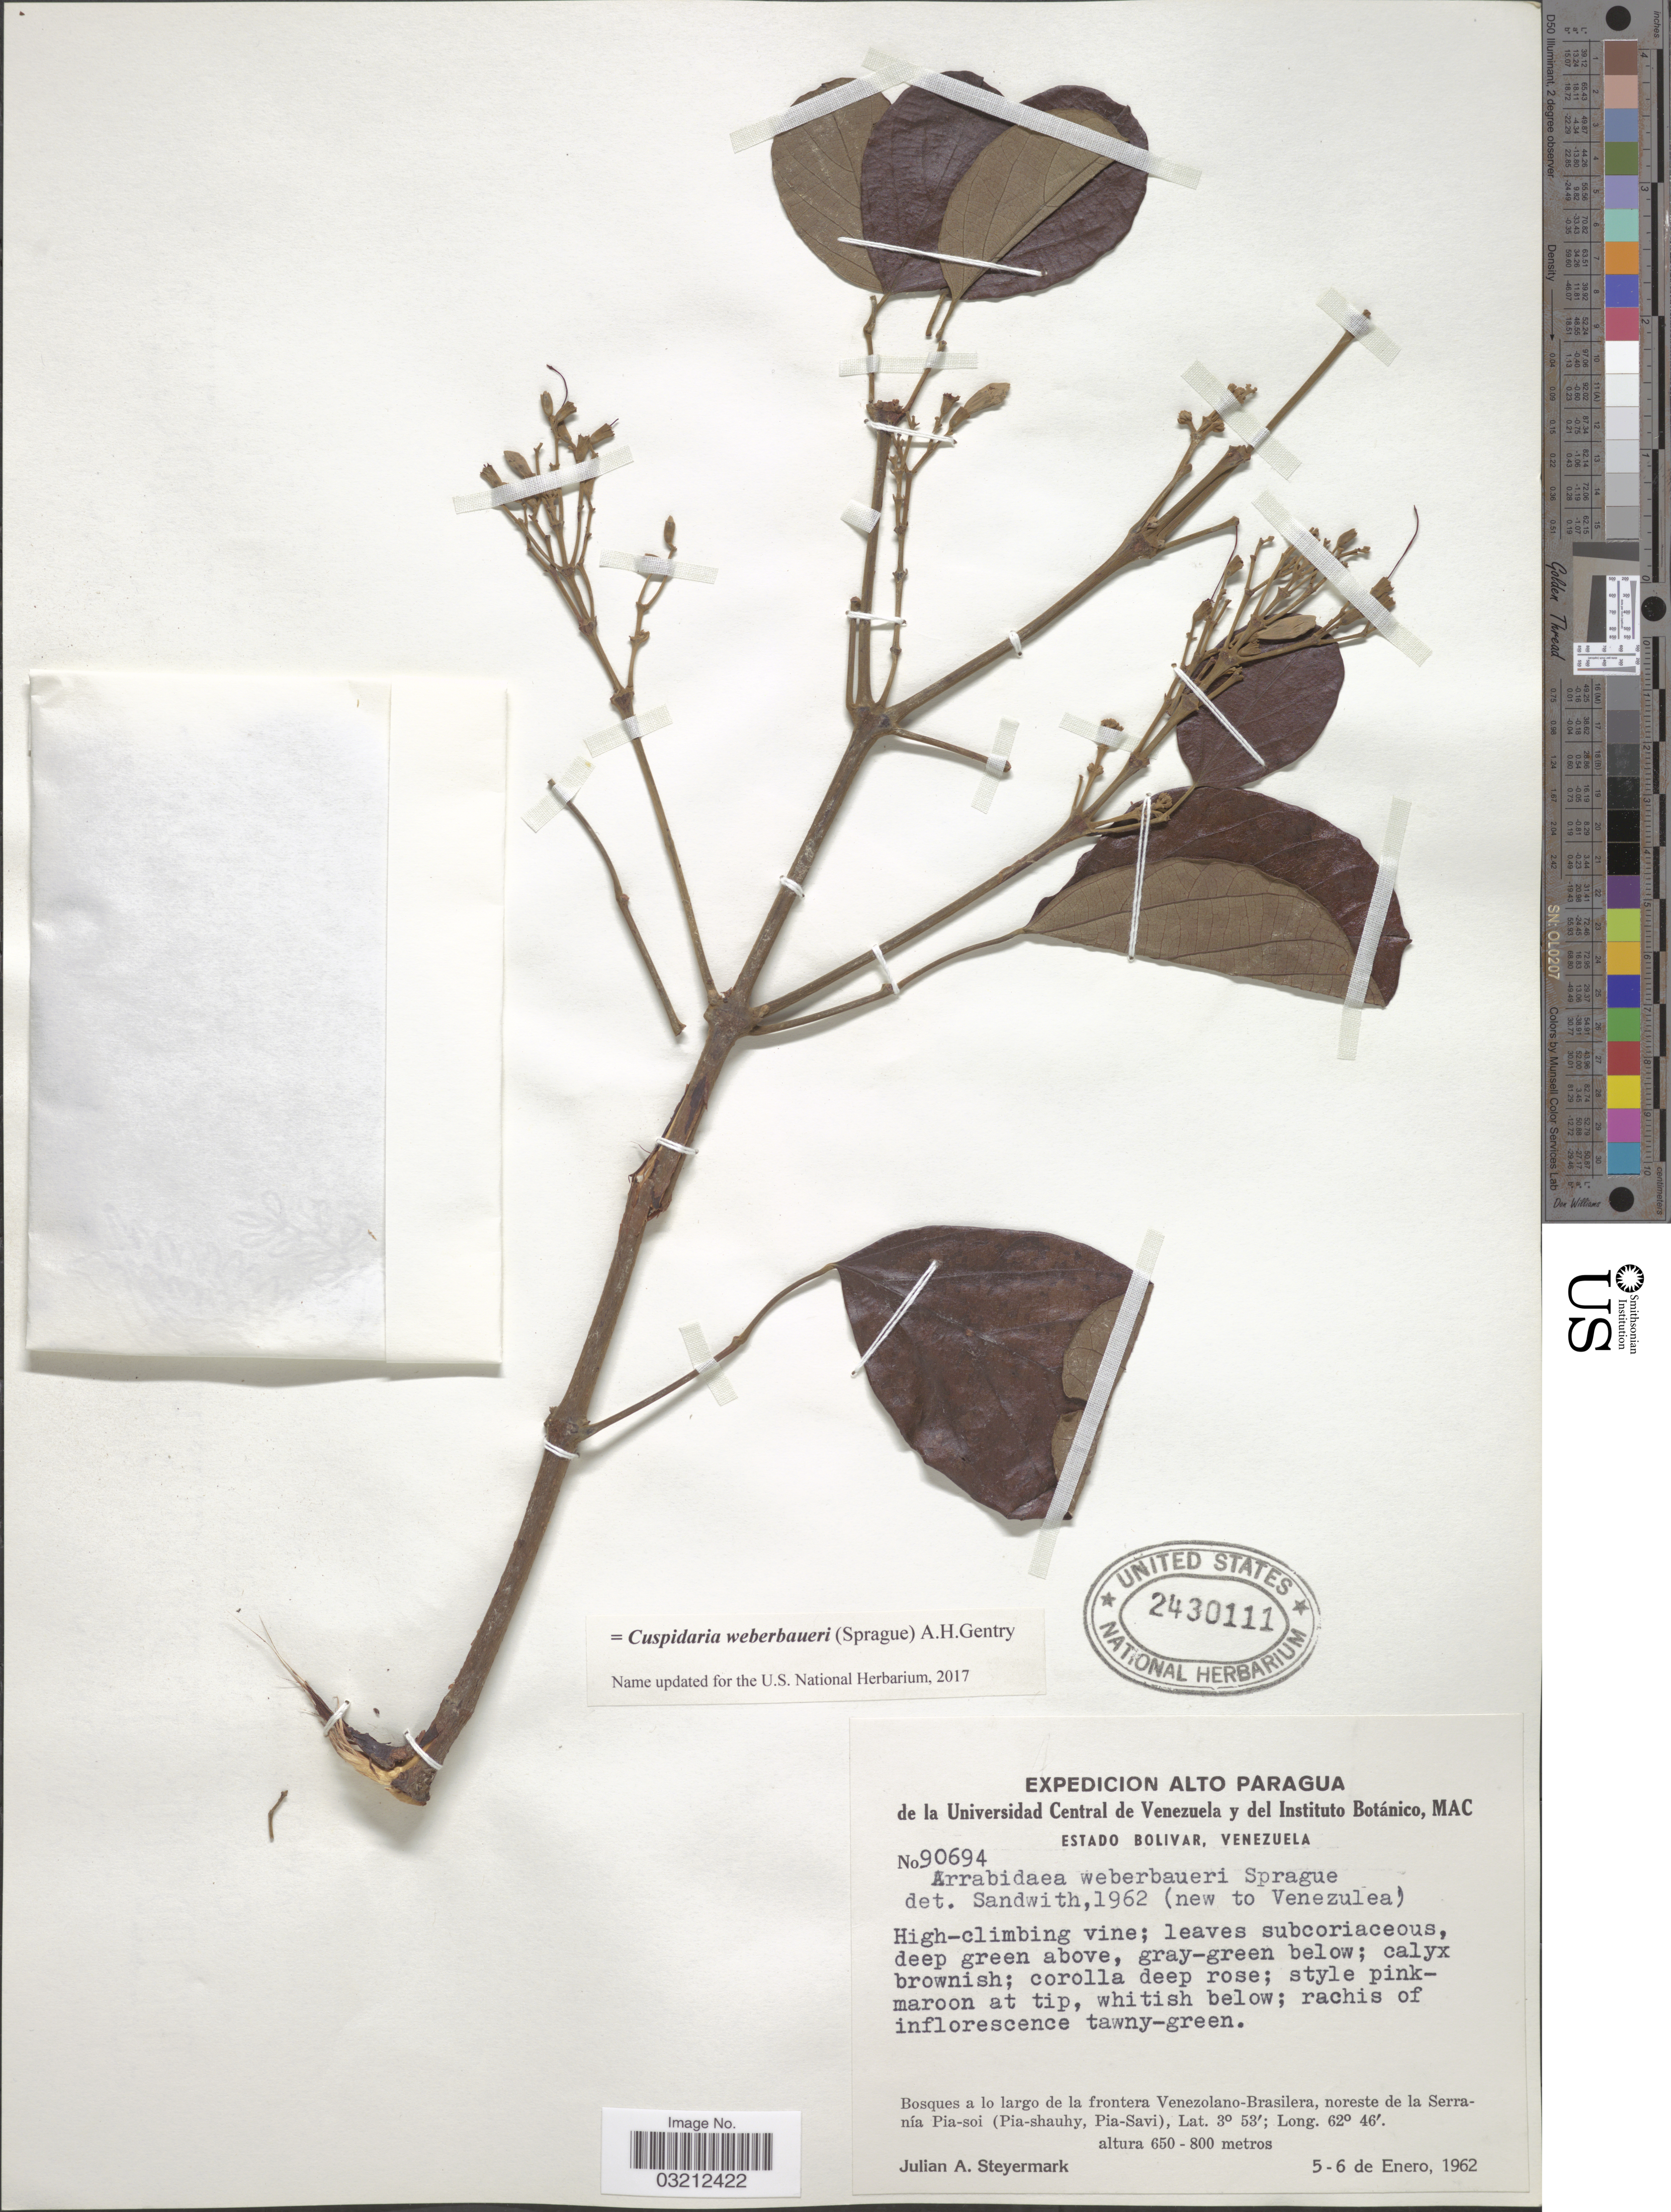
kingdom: Plantae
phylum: Tracheophyta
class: Magnoliopsida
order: Lamiales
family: Bignoniaceae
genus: Cuspidaria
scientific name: Cuspidaria weberbaueri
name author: (Sprague) A.H. Gentry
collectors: J. Steyermark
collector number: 90694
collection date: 1962-01-05/1962-01-06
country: Venezuela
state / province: Bolivar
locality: Bosques a lo largo de la frontera Venezolano-Brasilera, noreste de la Serranía Pia-soi (Pia-shauhy, Pia-Savi).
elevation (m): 650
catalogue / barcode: US 2430111